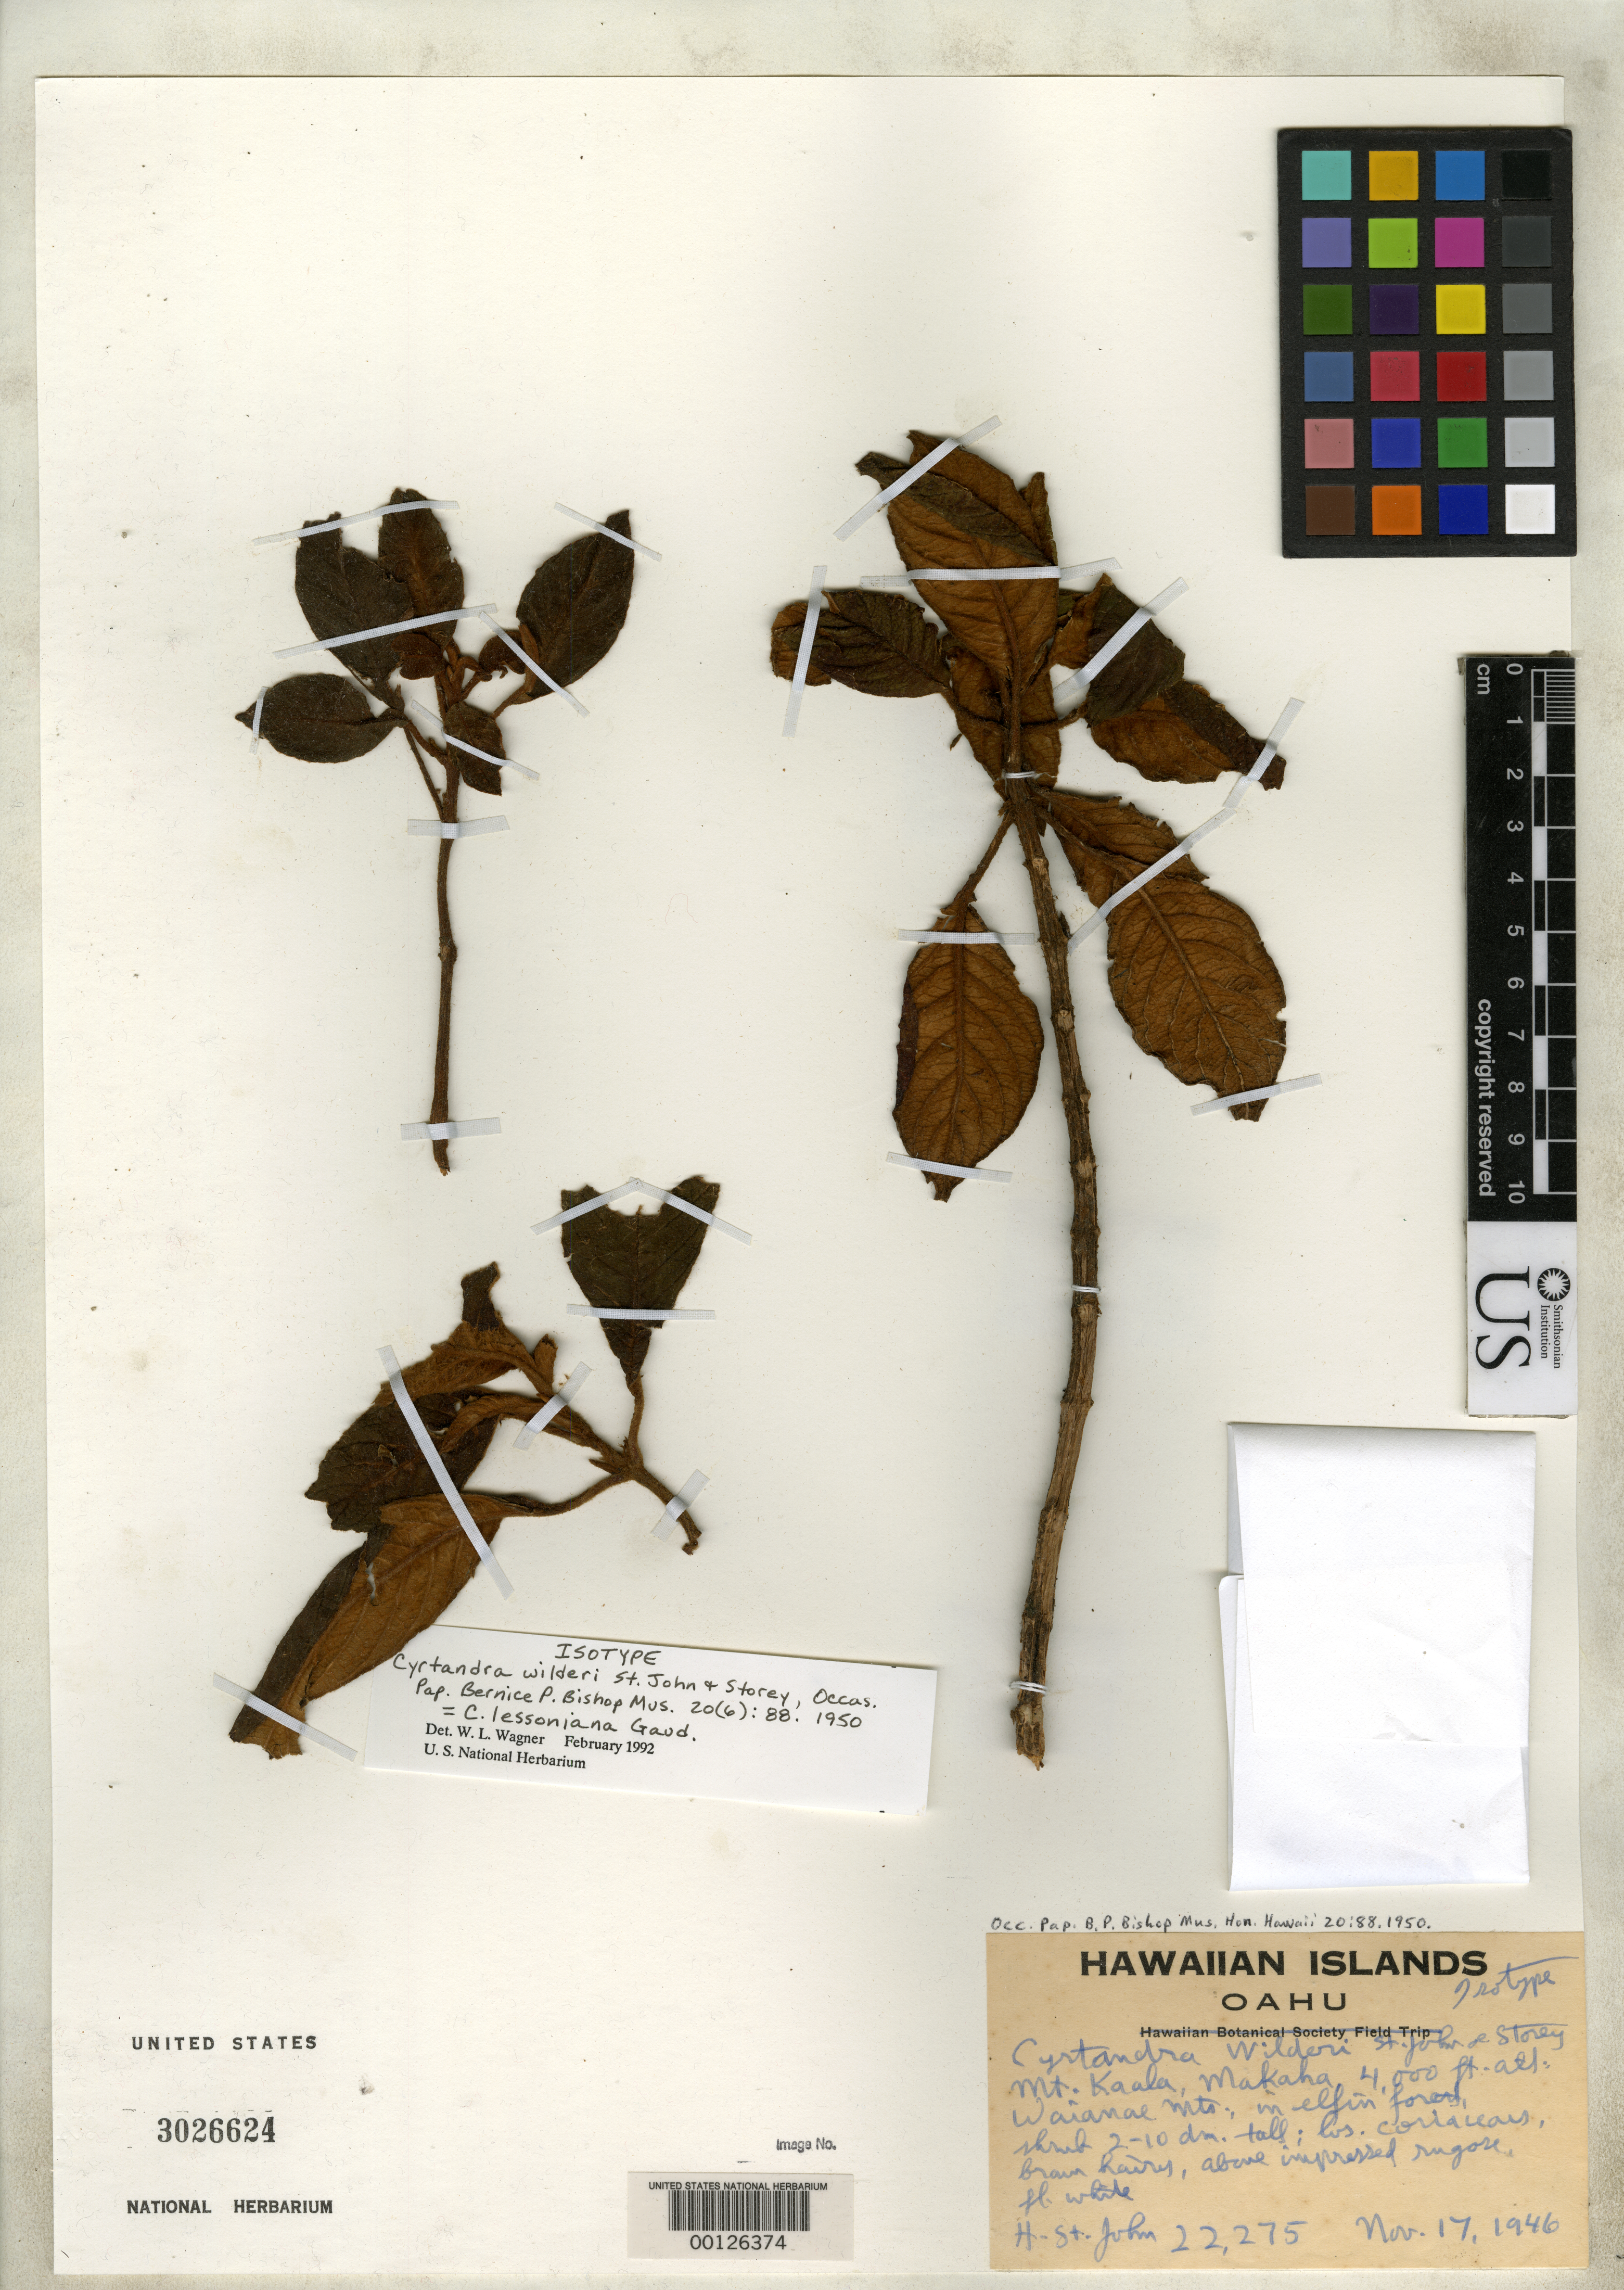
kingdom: Plantae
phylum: Tracheophyta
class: Magnoliopsida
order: Lamiales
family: Gesneriaceae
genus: Cyrtandra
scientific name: Cyrtandra wilderi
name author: H. St. John & Storey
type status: Isotype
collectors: H. St. John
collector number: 22275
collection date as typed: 17 Nov 1946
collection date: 1946-11-17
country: United States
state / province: Hawaii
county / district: Honolulu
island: Oahu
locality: Mt. Kaala, Makaha, Waianae Mts.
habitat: In elfin forest.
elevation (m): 1219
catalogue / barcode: US 3026624